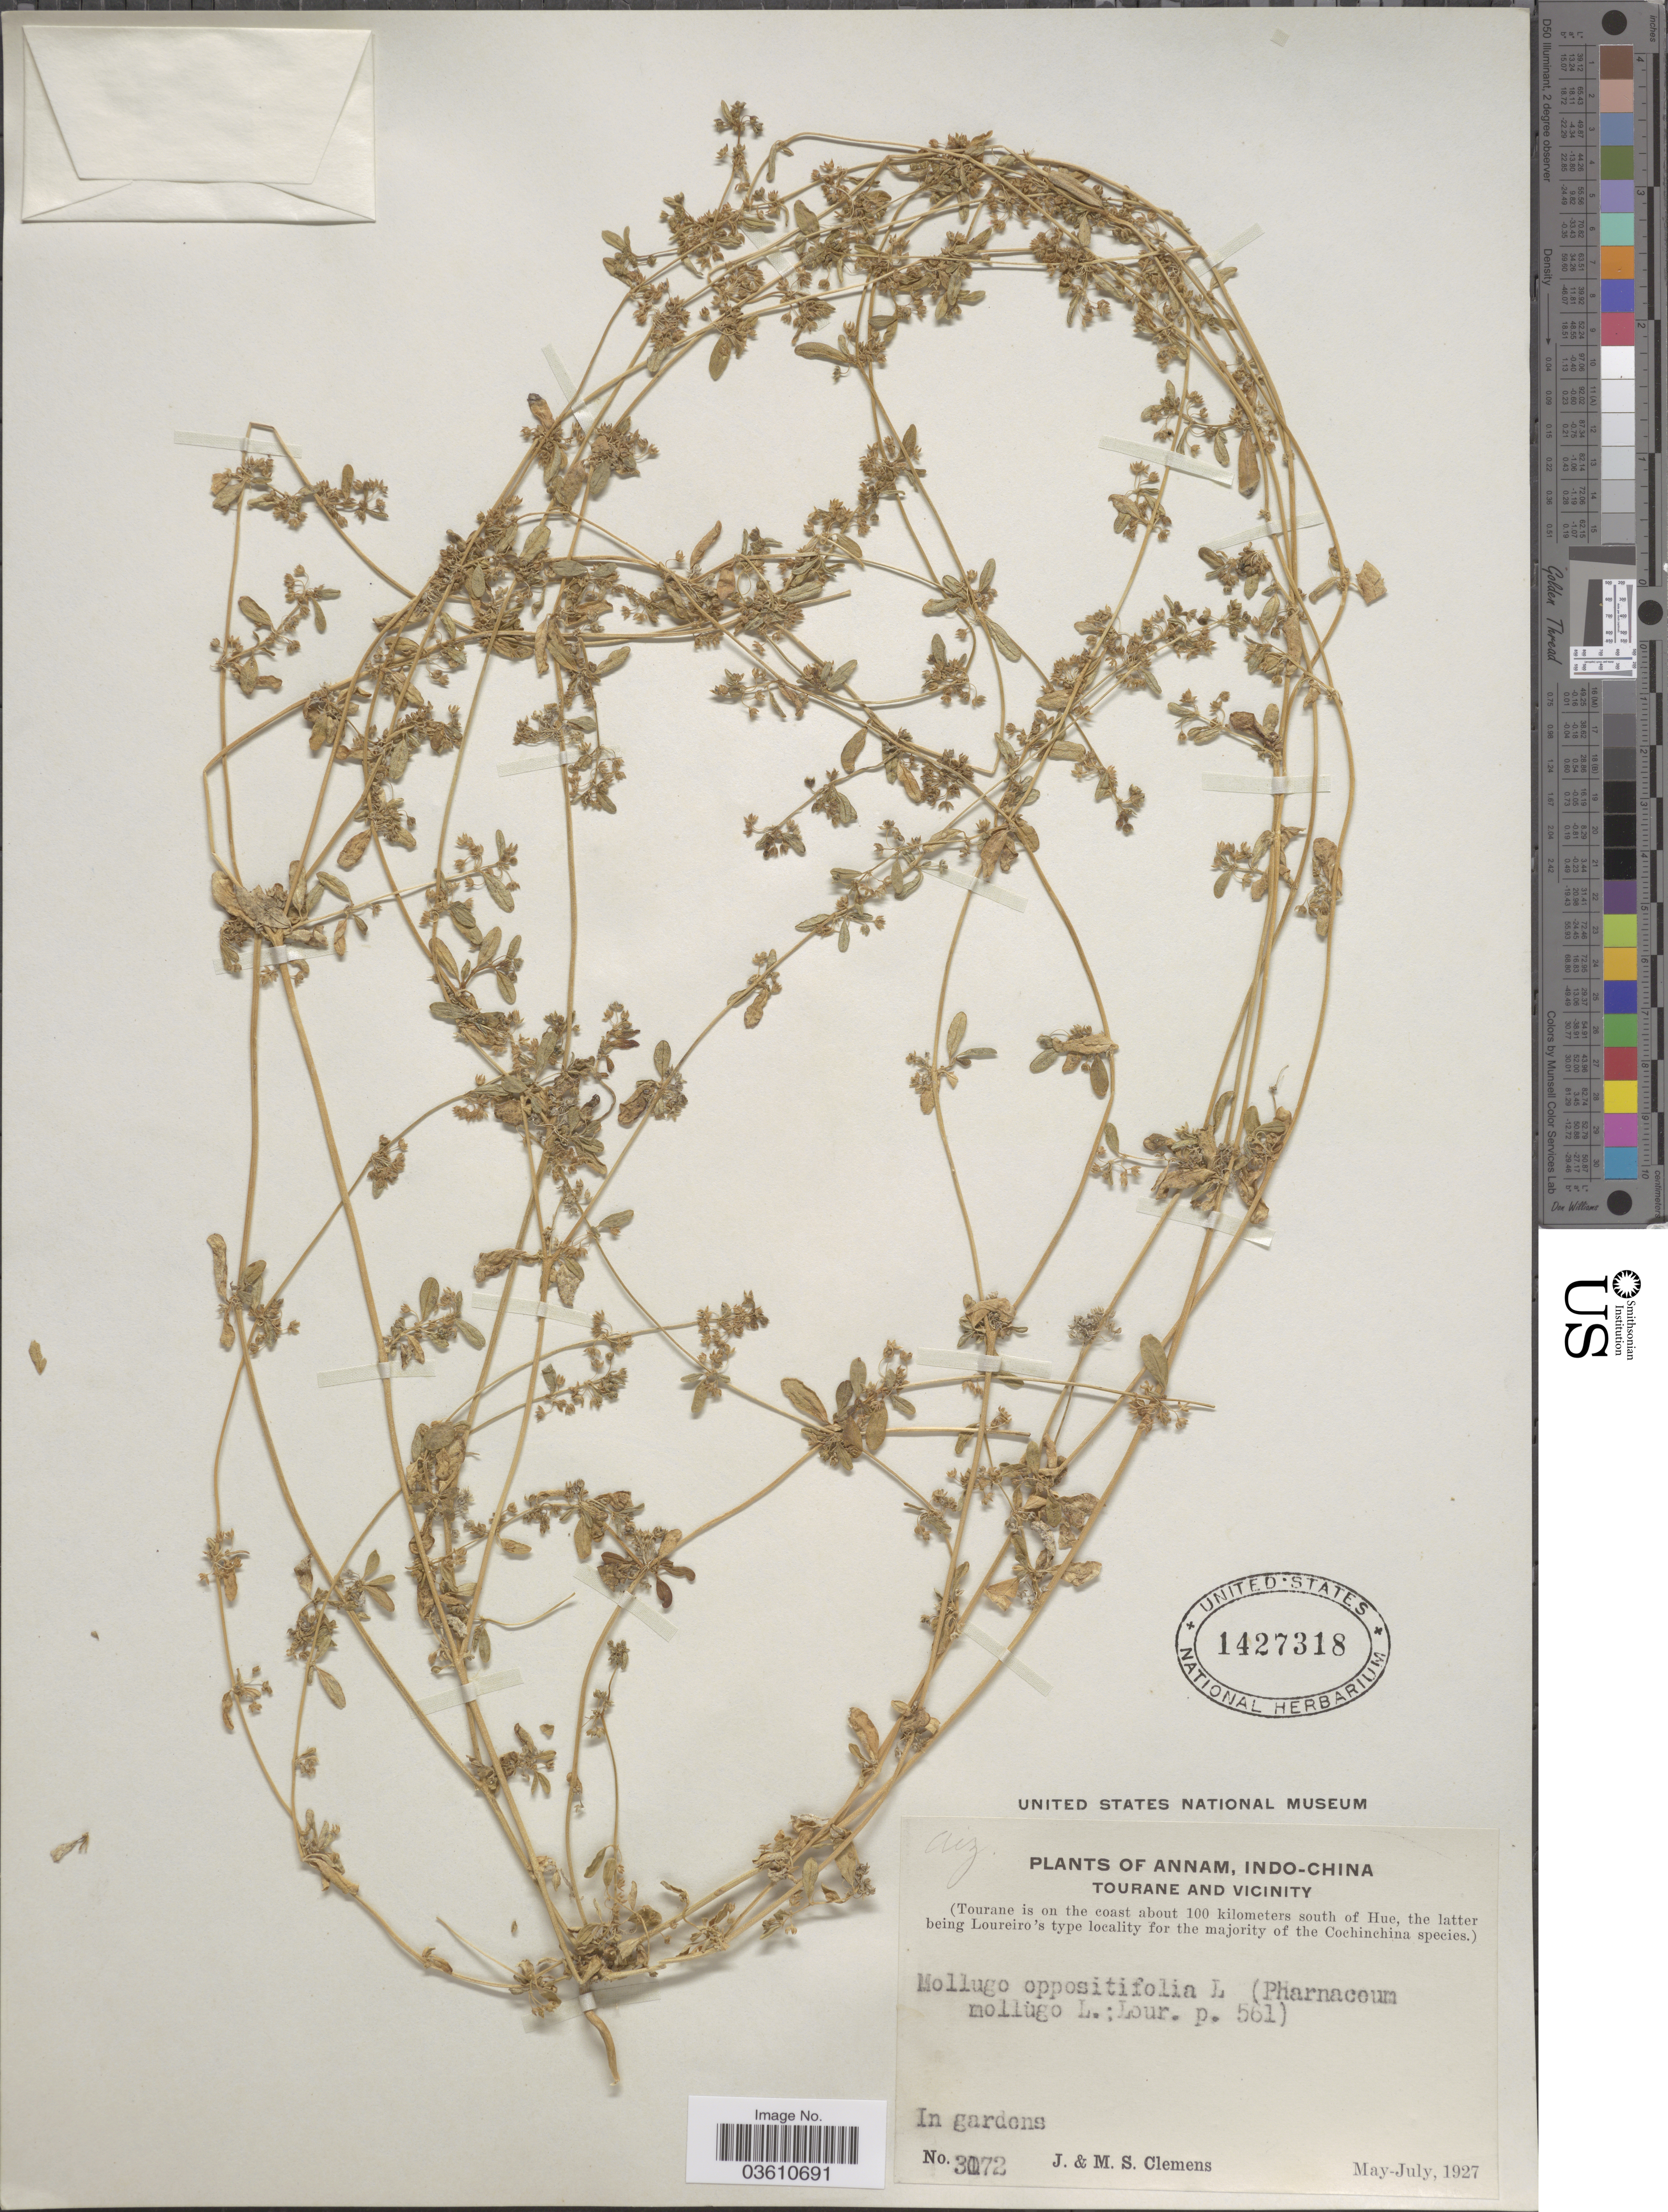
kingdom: Plantae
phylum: Tracheophyta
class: Magnoliopsida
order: Caryophyllales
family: Gisekiaceae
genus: Gisekia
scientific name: Gisekia sp.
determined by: Strong, Mark T., (BOT), Smithsonian Institution - National Museum of Natural History (UNITED STATES)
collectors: J. Clemens & M. S. Clemens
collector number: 3072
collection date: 1927-05/1927-07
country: Vietnam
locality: Annam, Indo-China. Tourane and vicinity. (Tourane is on the coast about 100 kilometers south of Hue). In gardens.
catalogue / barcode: US 1427318